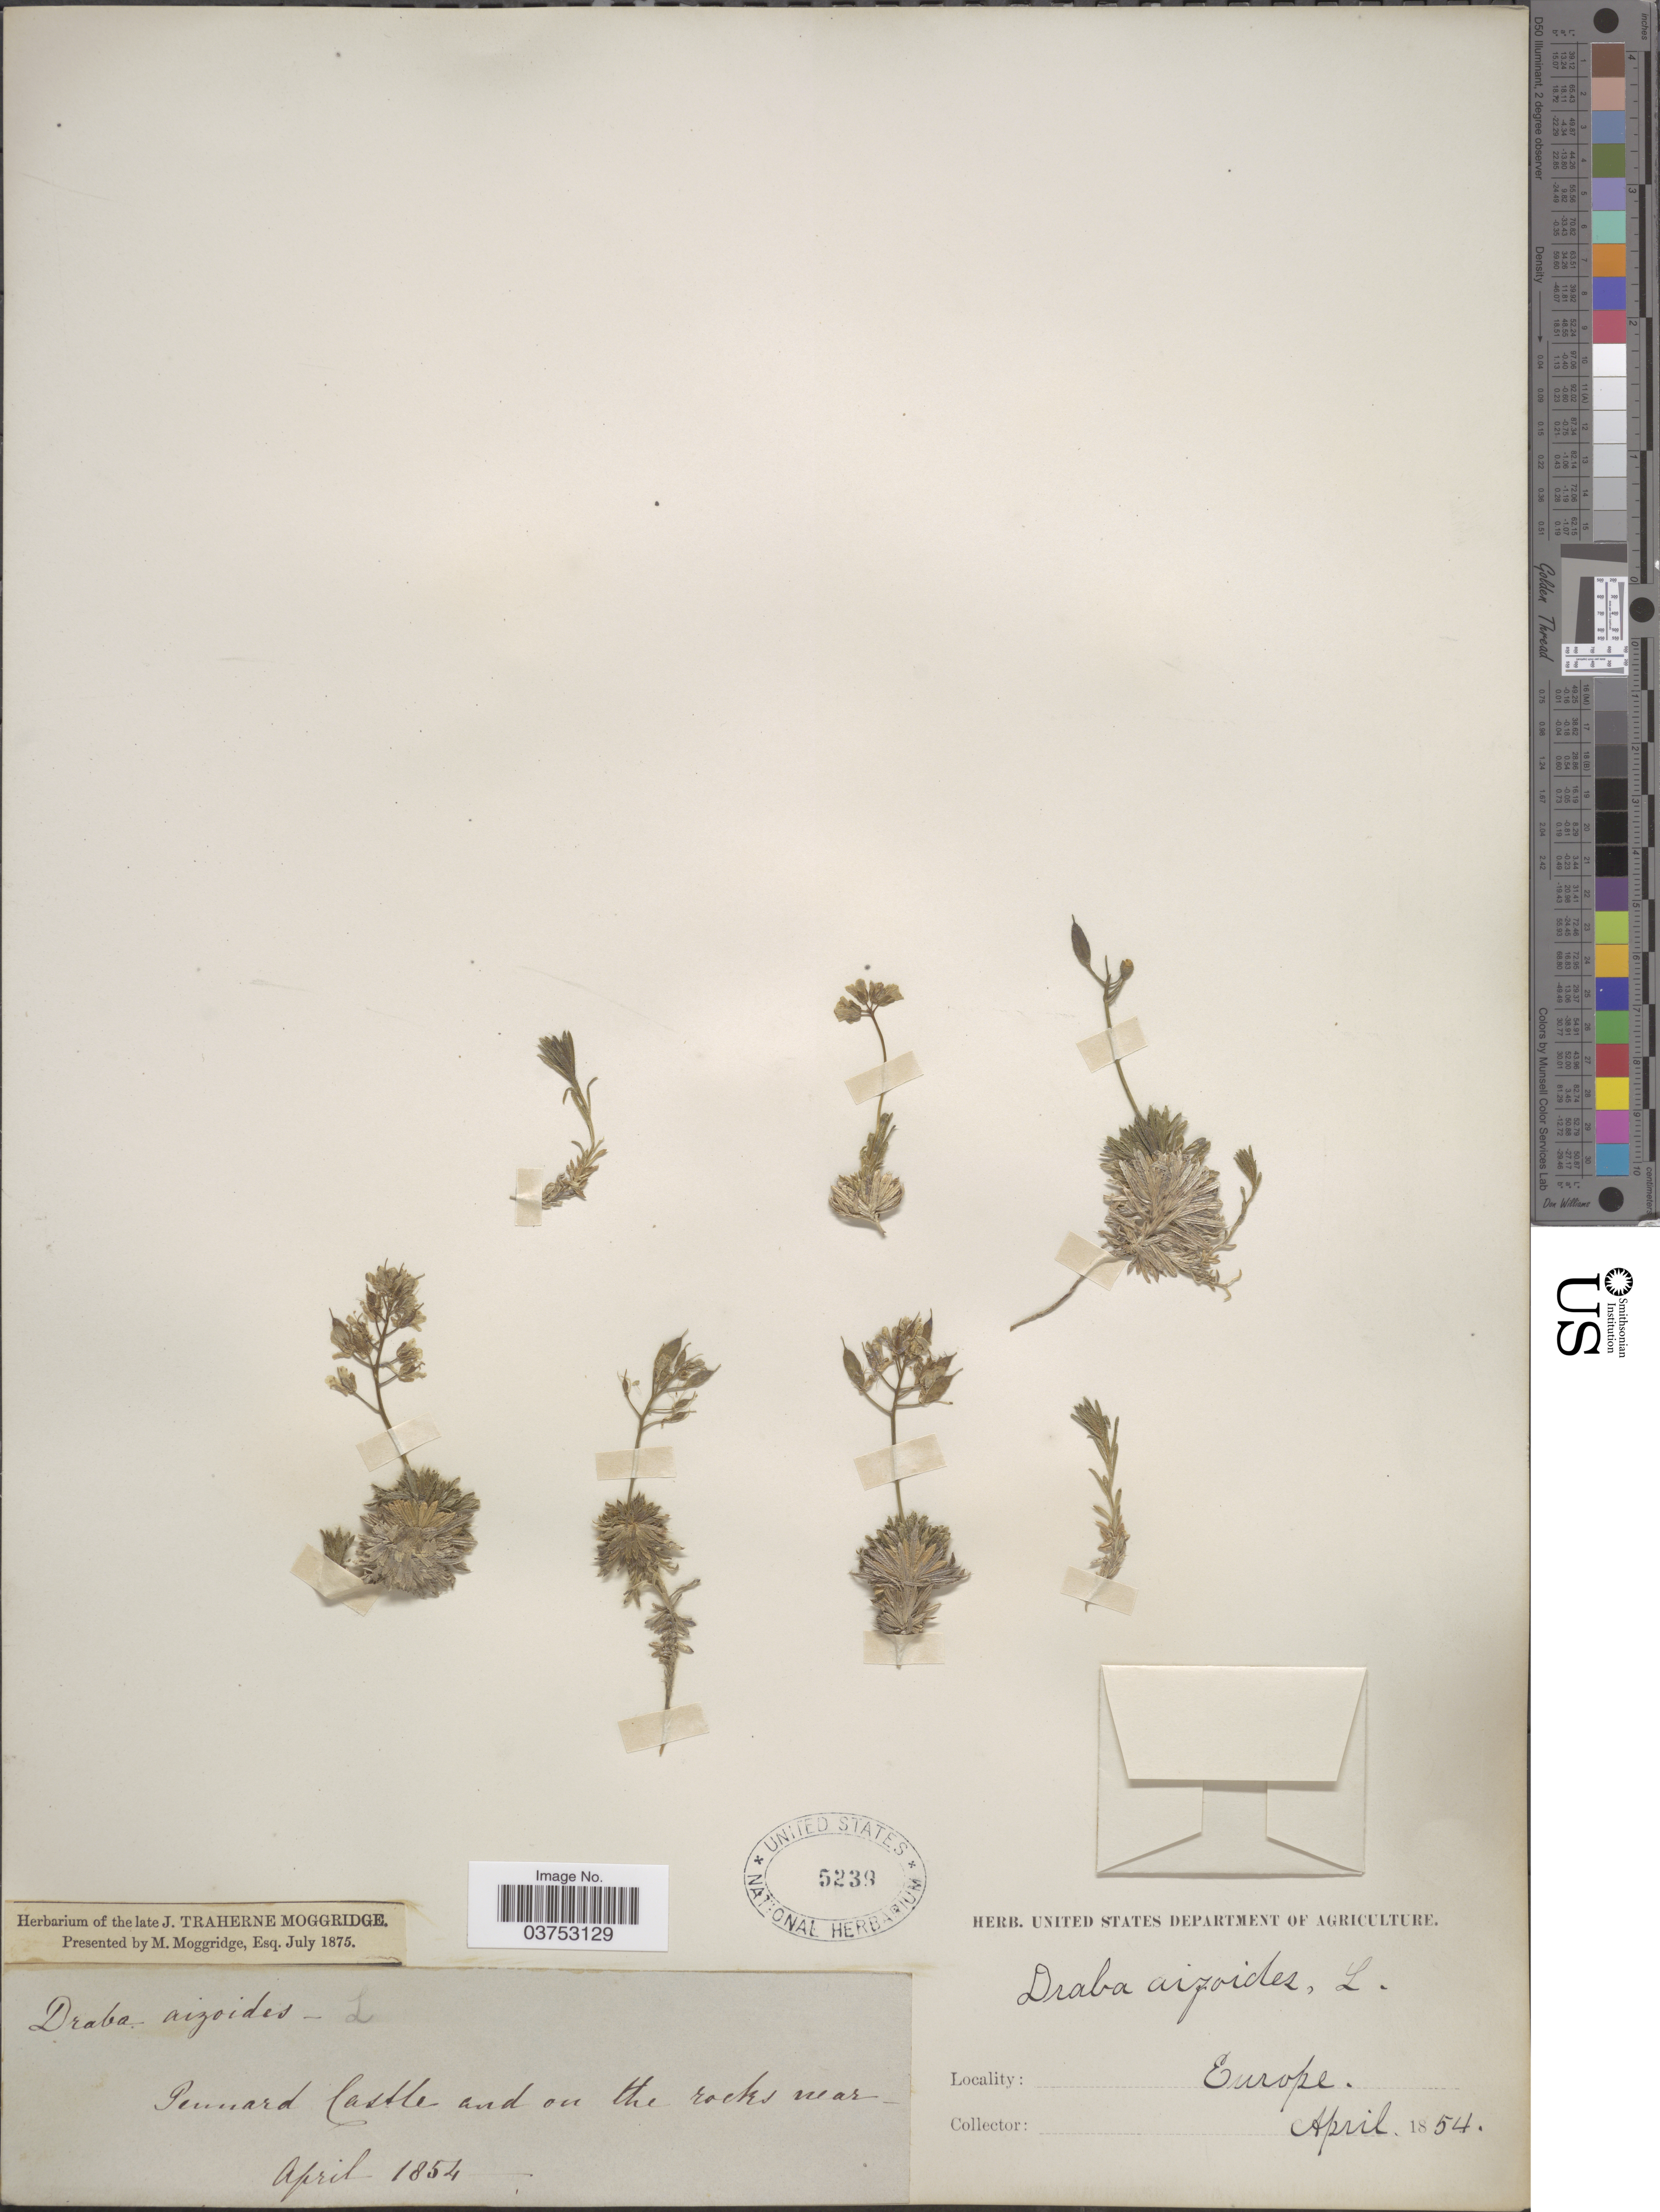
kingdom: Plantae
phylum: Tracheophyta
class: Magnoliopsida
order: Brassicales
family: Brassicaceae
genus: Draba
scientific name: Draba aizoides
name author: L.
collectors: Facchini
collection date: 1854-04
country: United Kingdom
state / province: Wales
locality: Europe. Pennard Castle and on the rocks near.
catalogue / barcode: US 5239